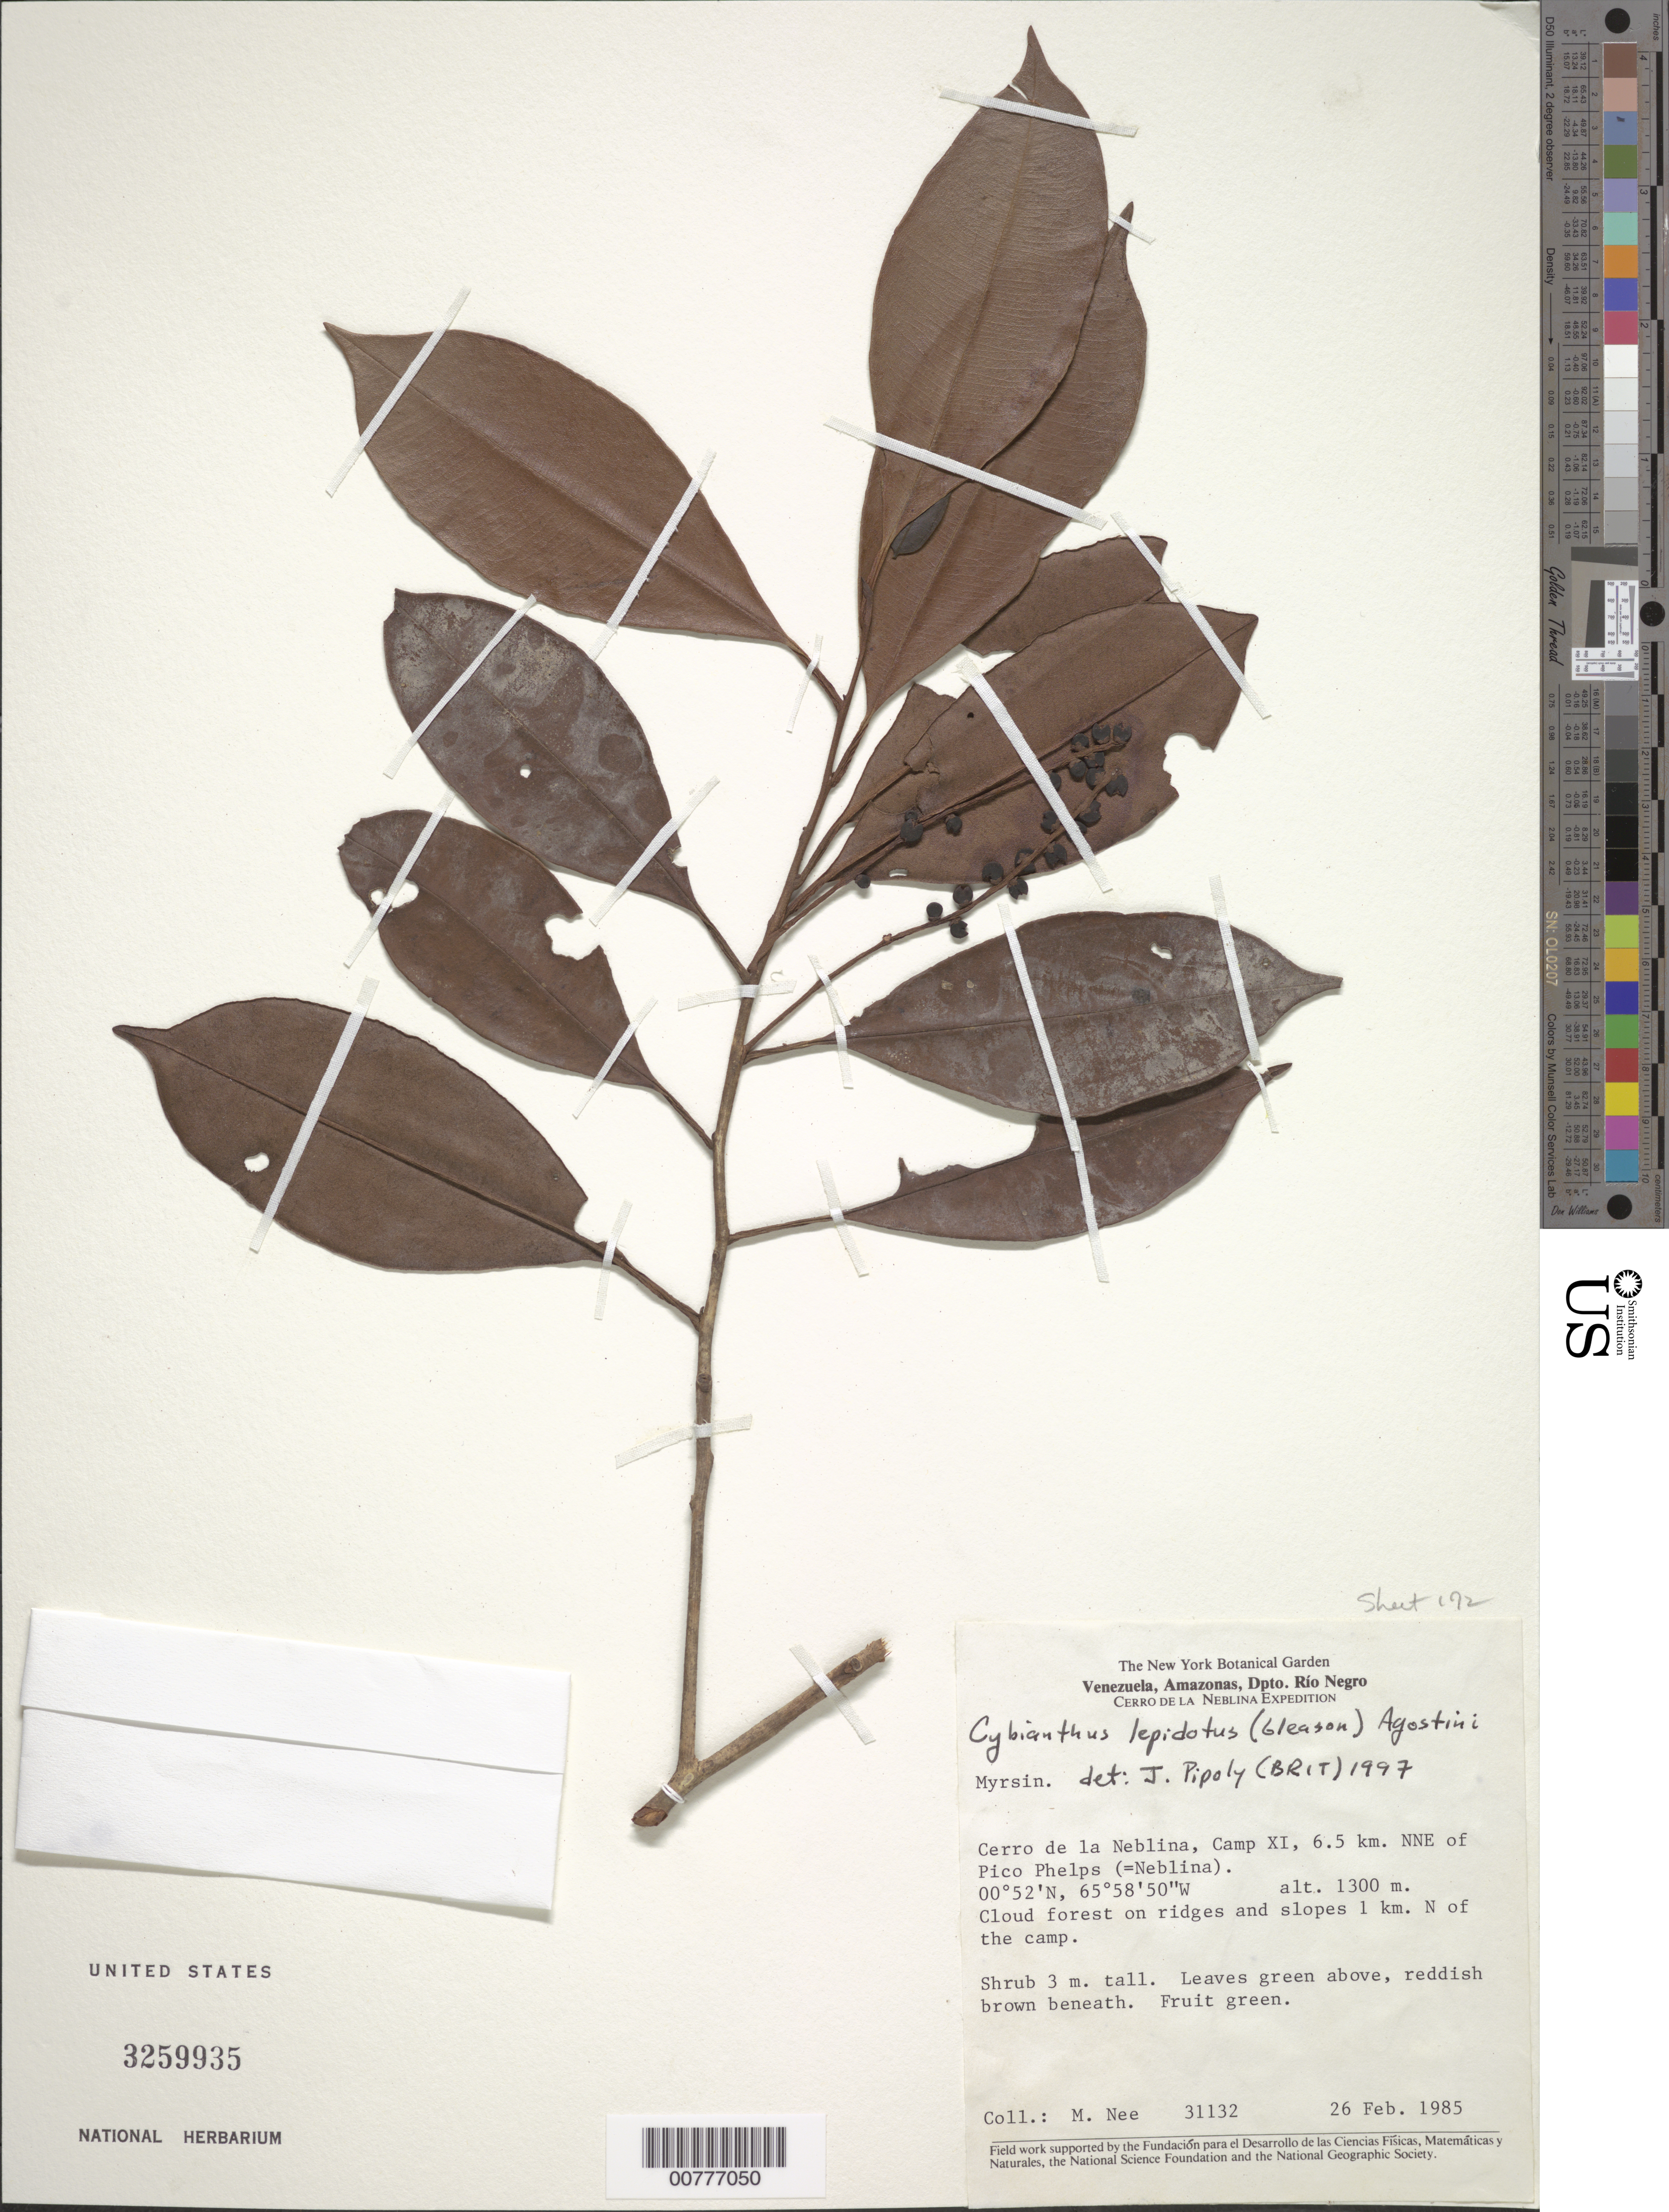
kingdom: Plantae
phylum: Tracheophyta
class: Magnoliopsida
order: Ericales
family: Primulaceae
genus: Cybianthus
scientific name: Cybianthus lepidotus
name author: (Gleason) G. Agostini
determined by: Pipoly, J. J., III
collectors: M. Nee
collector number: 31132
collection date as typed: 26-Feb-85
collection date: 1985-02-26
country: Venezuela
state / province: Amazonas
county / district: Río Negro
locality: Cerro de la Neblina, Camp XI, 6.5 km NNE of Pico Phelps (=Neblina)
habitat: Cloud forest on ridges and slopes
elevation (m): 1300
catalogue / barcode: US 3259935